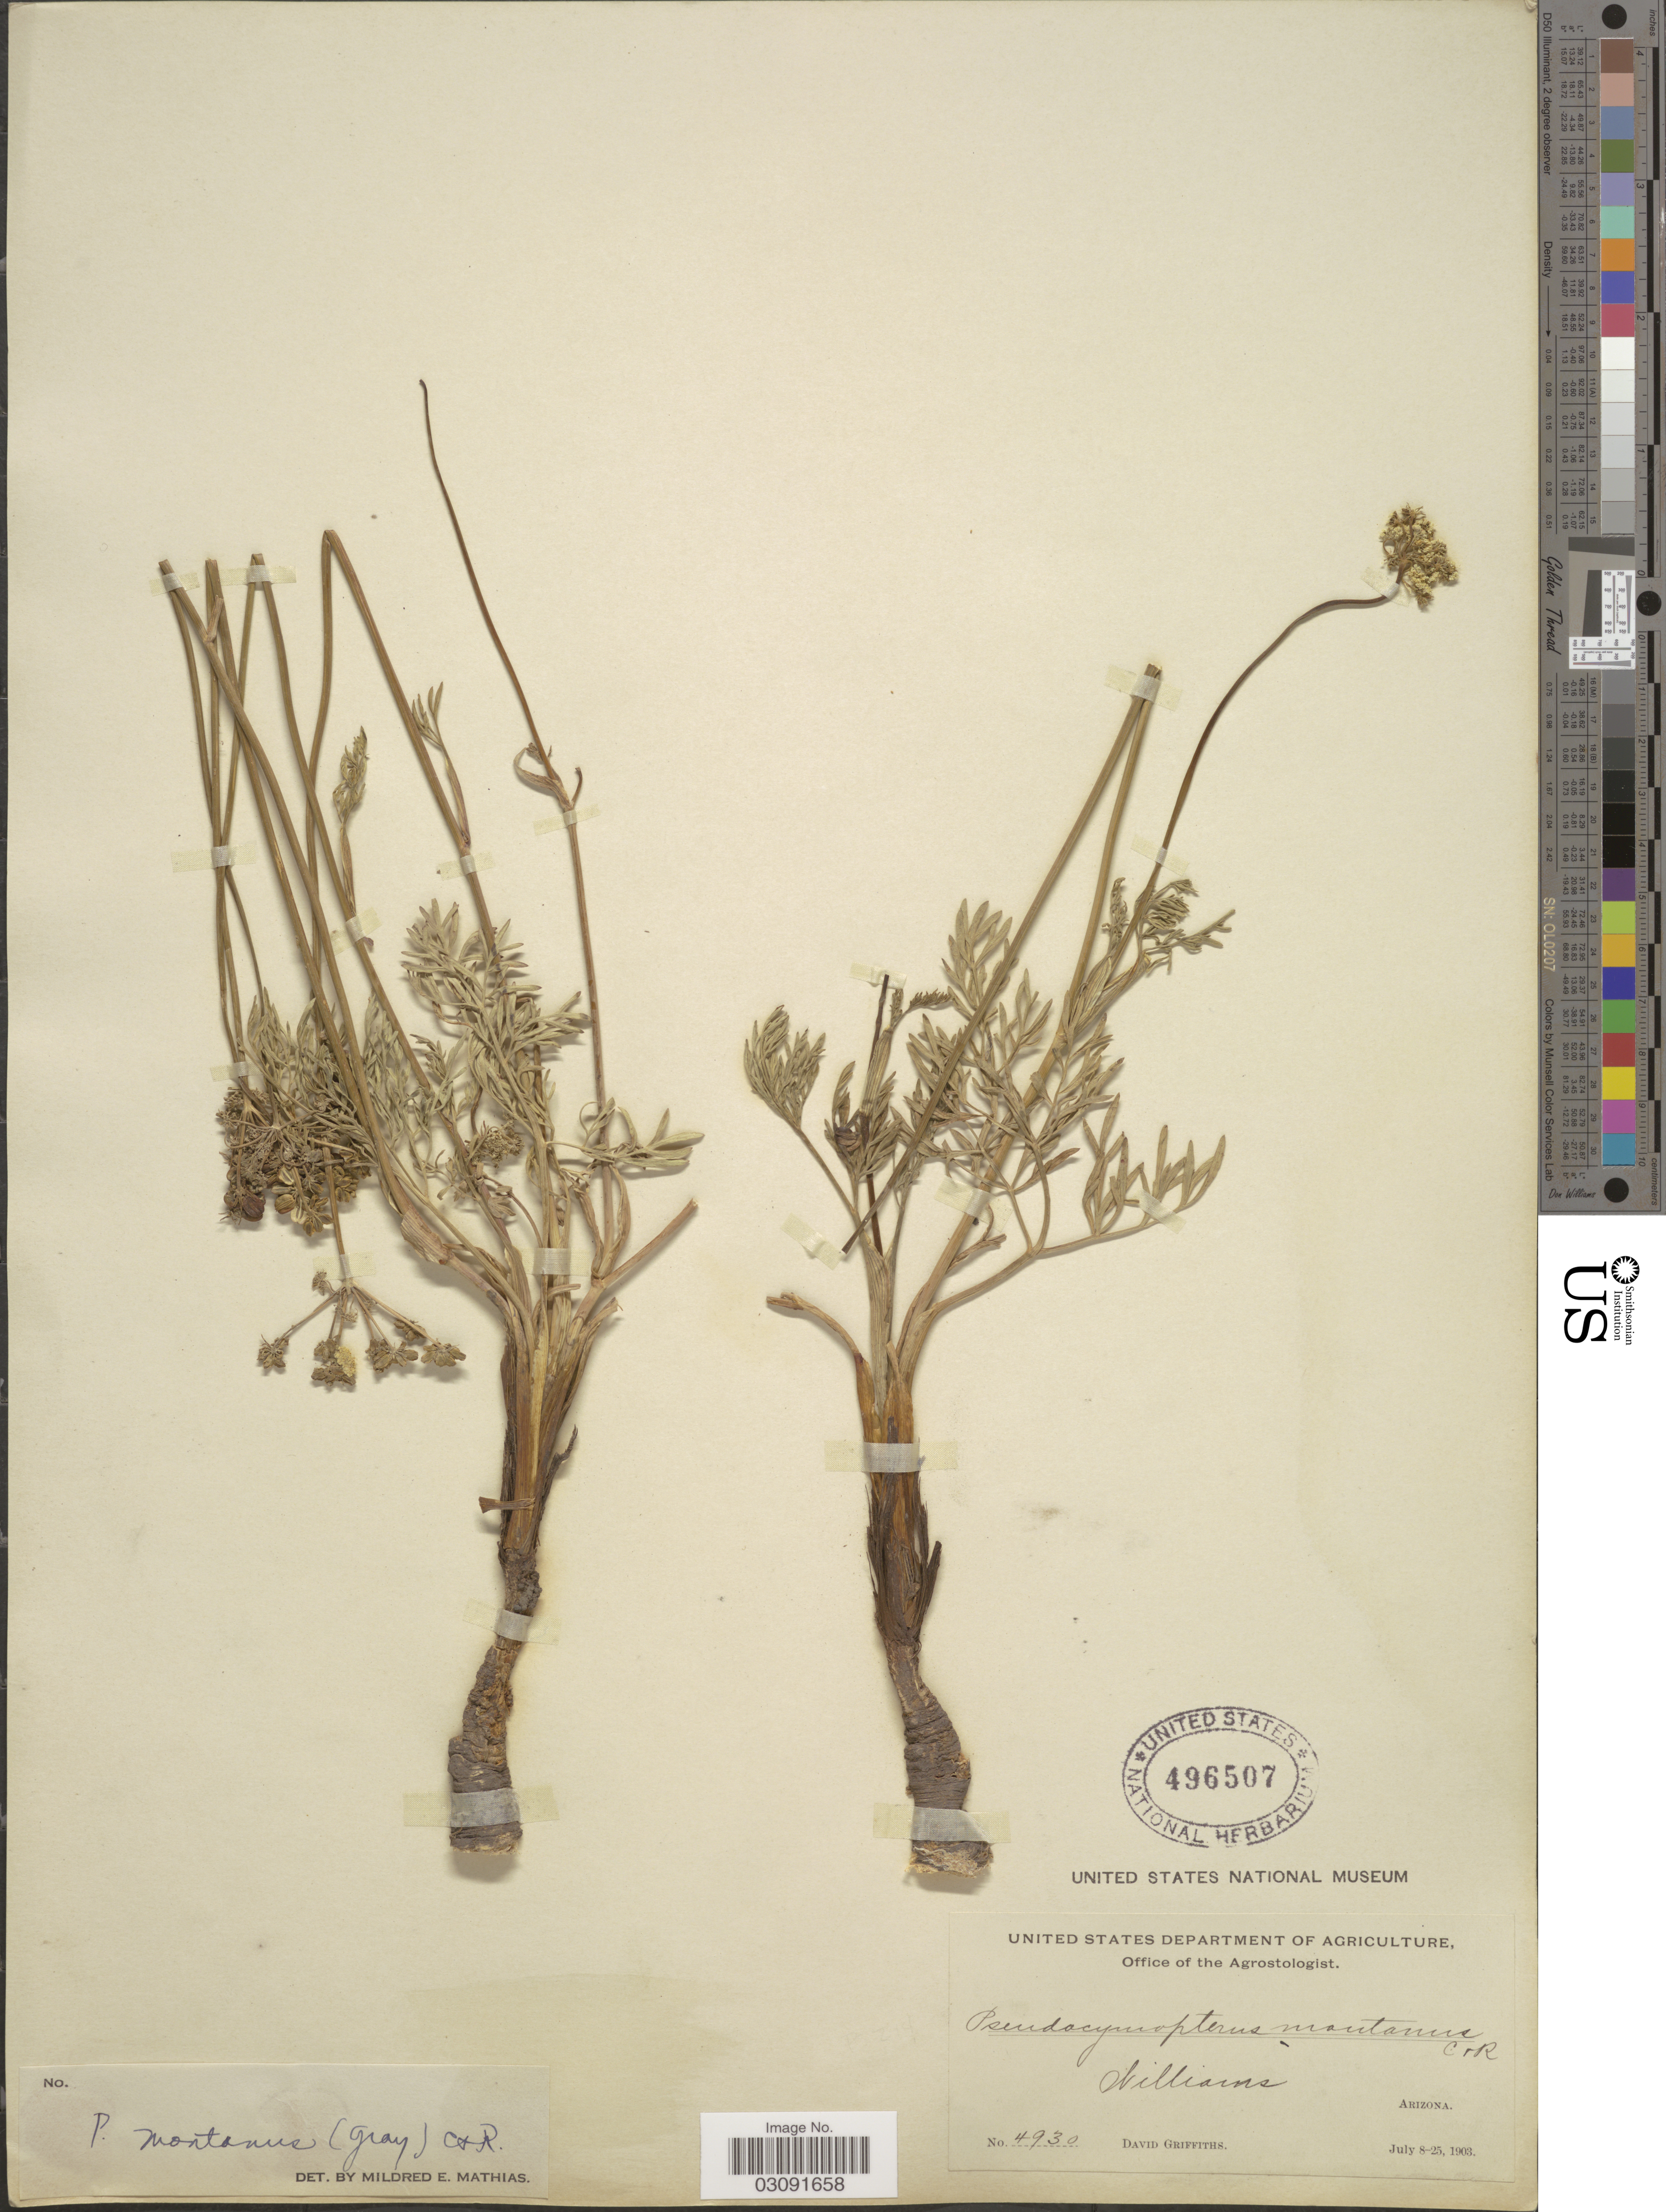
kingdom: Plantae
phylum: Tracheophyta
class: Magnoliopsida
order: Apiales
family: Apiaceae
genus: Pseudocymopterus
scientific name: Pseudocymopterus montanus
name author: (A. Gray) J.M. Coult. & Rose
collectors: D. Griffiths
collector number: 4930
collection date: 1903-07-08/1903-07-25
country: United States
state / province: Arizona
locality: Williams.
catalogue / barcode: US 496507